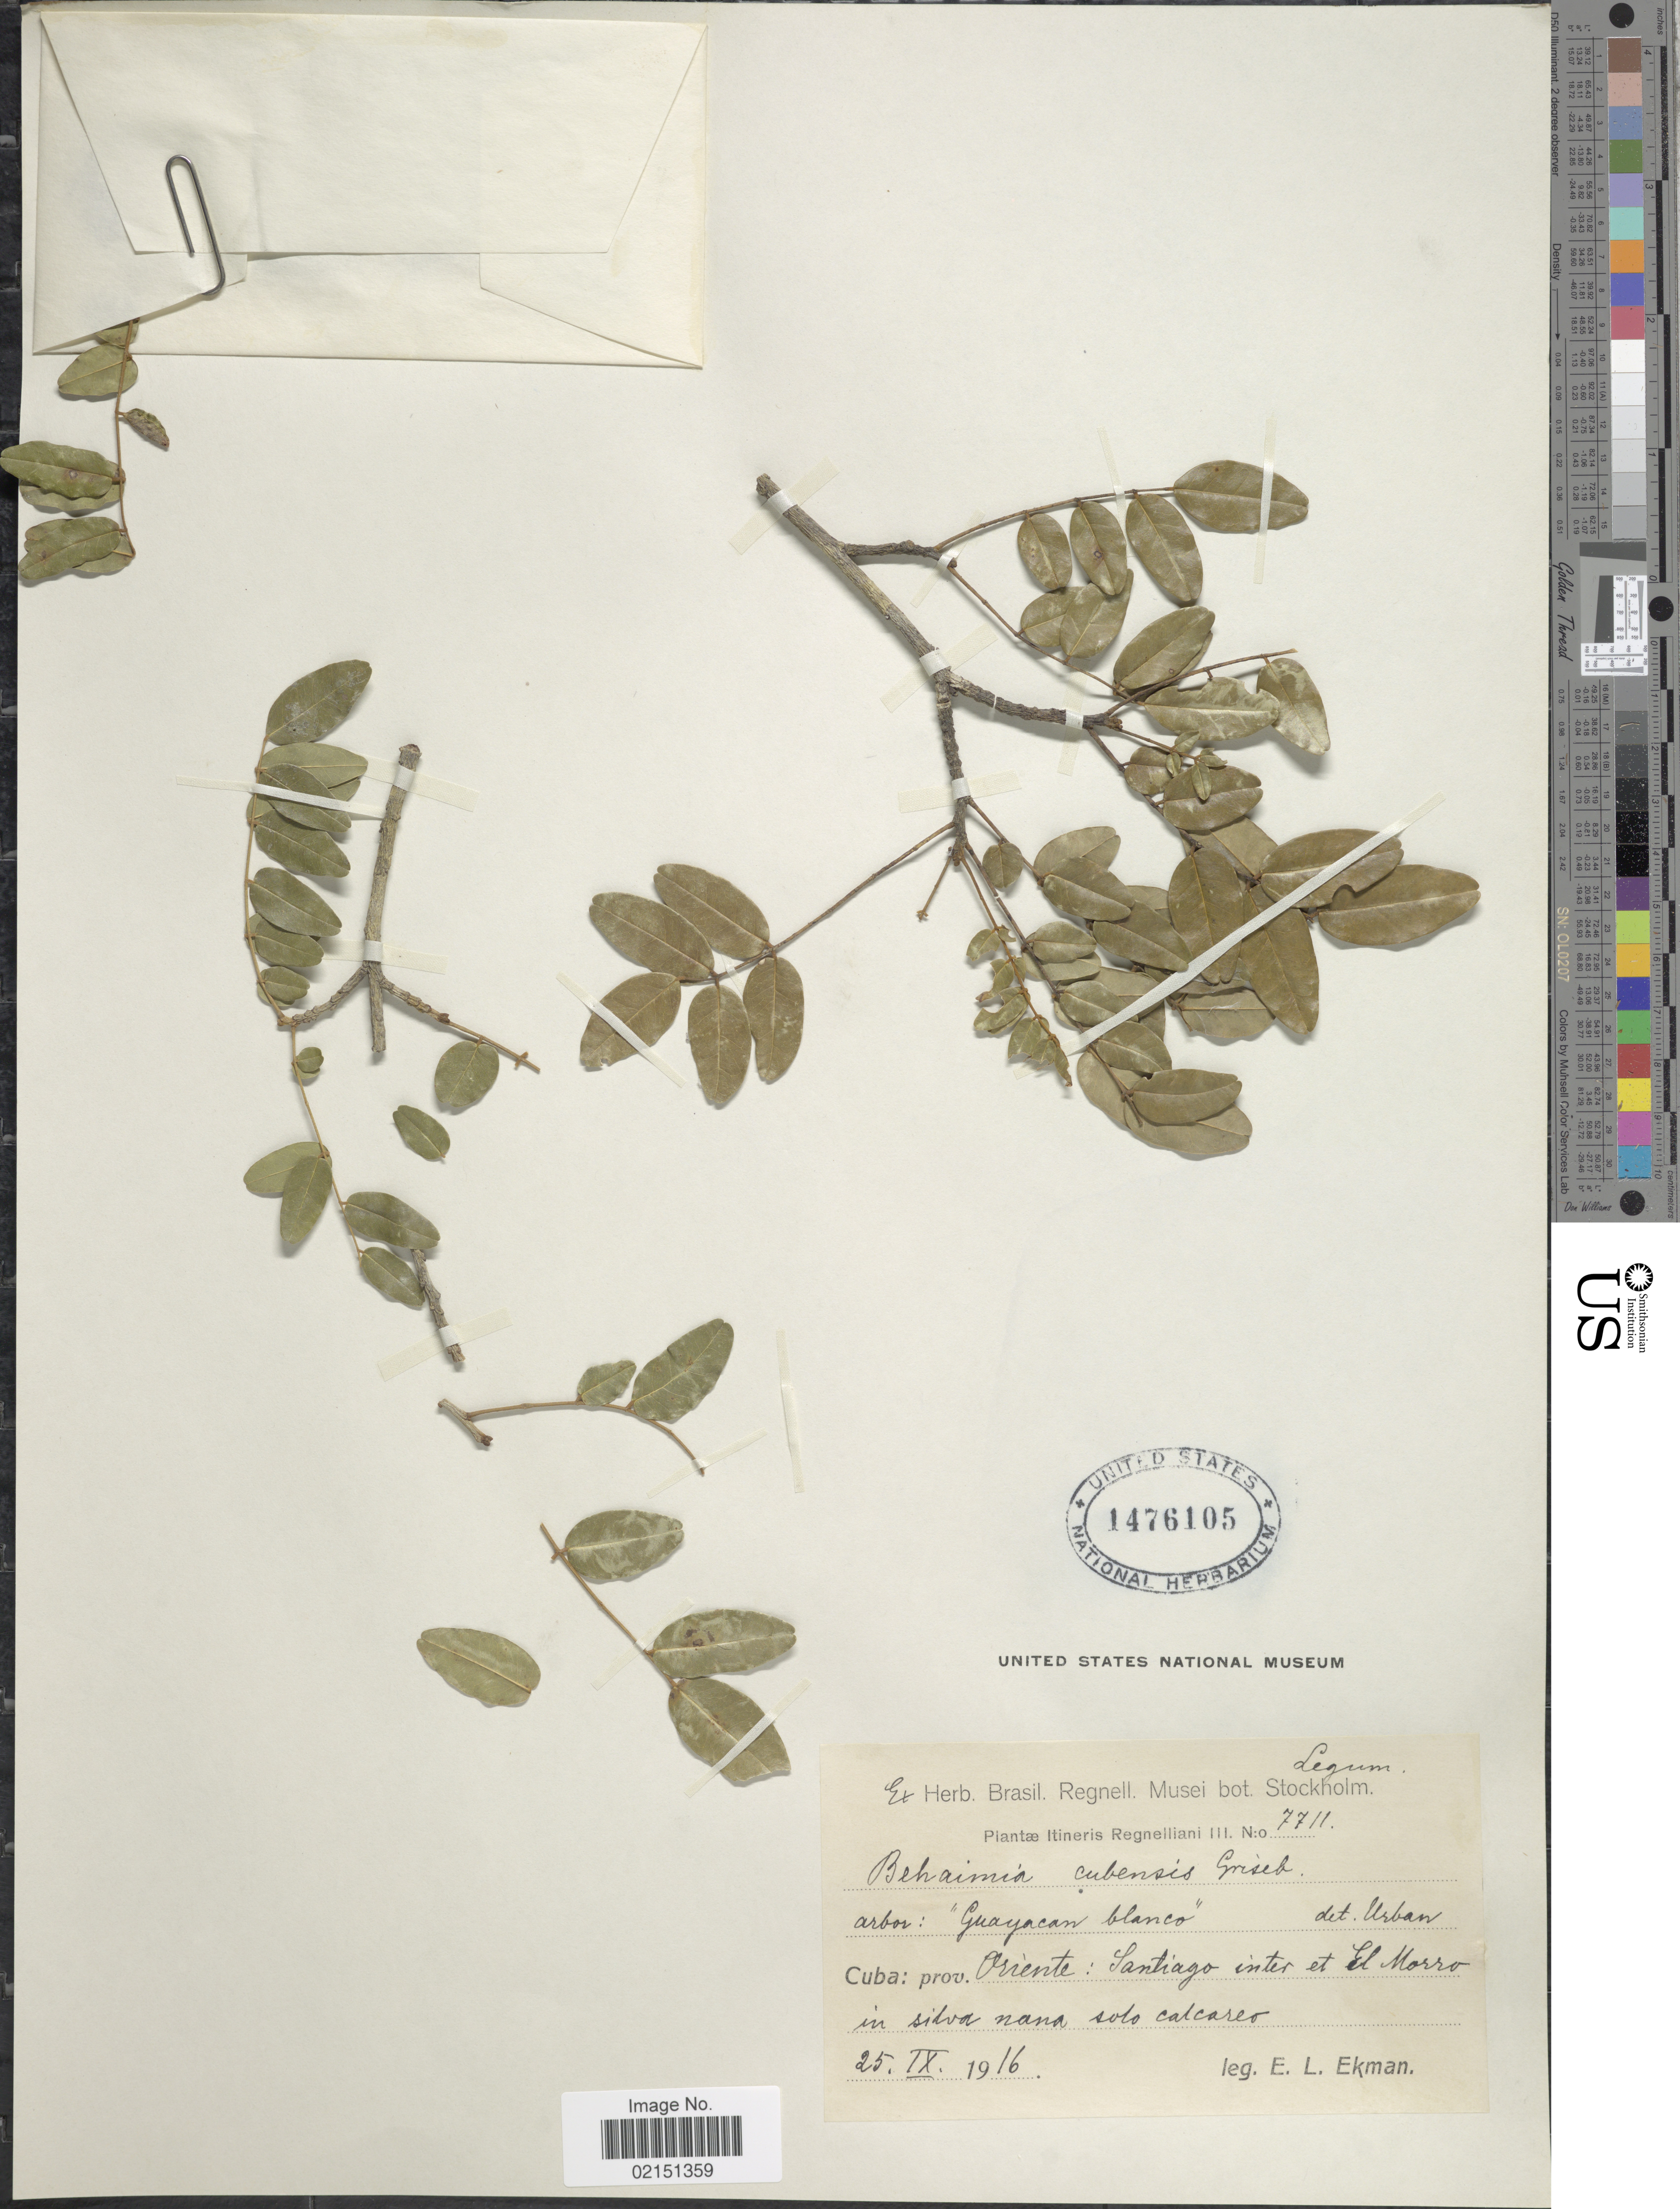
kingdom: Plantae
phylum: Tracheophyta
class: Magnoliopsida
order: Fabales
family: Fabaceae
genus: Behaimia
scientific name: Behaimia cubensis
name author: Griseb.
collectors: E. L. Ekman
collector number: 7711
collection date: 1916-09-25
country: Cuba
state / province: Oriente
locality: Cuba: Prov. Oriente: Santiago inter et El Morro in silva nana solo Calcareo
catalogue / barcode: US 1476105